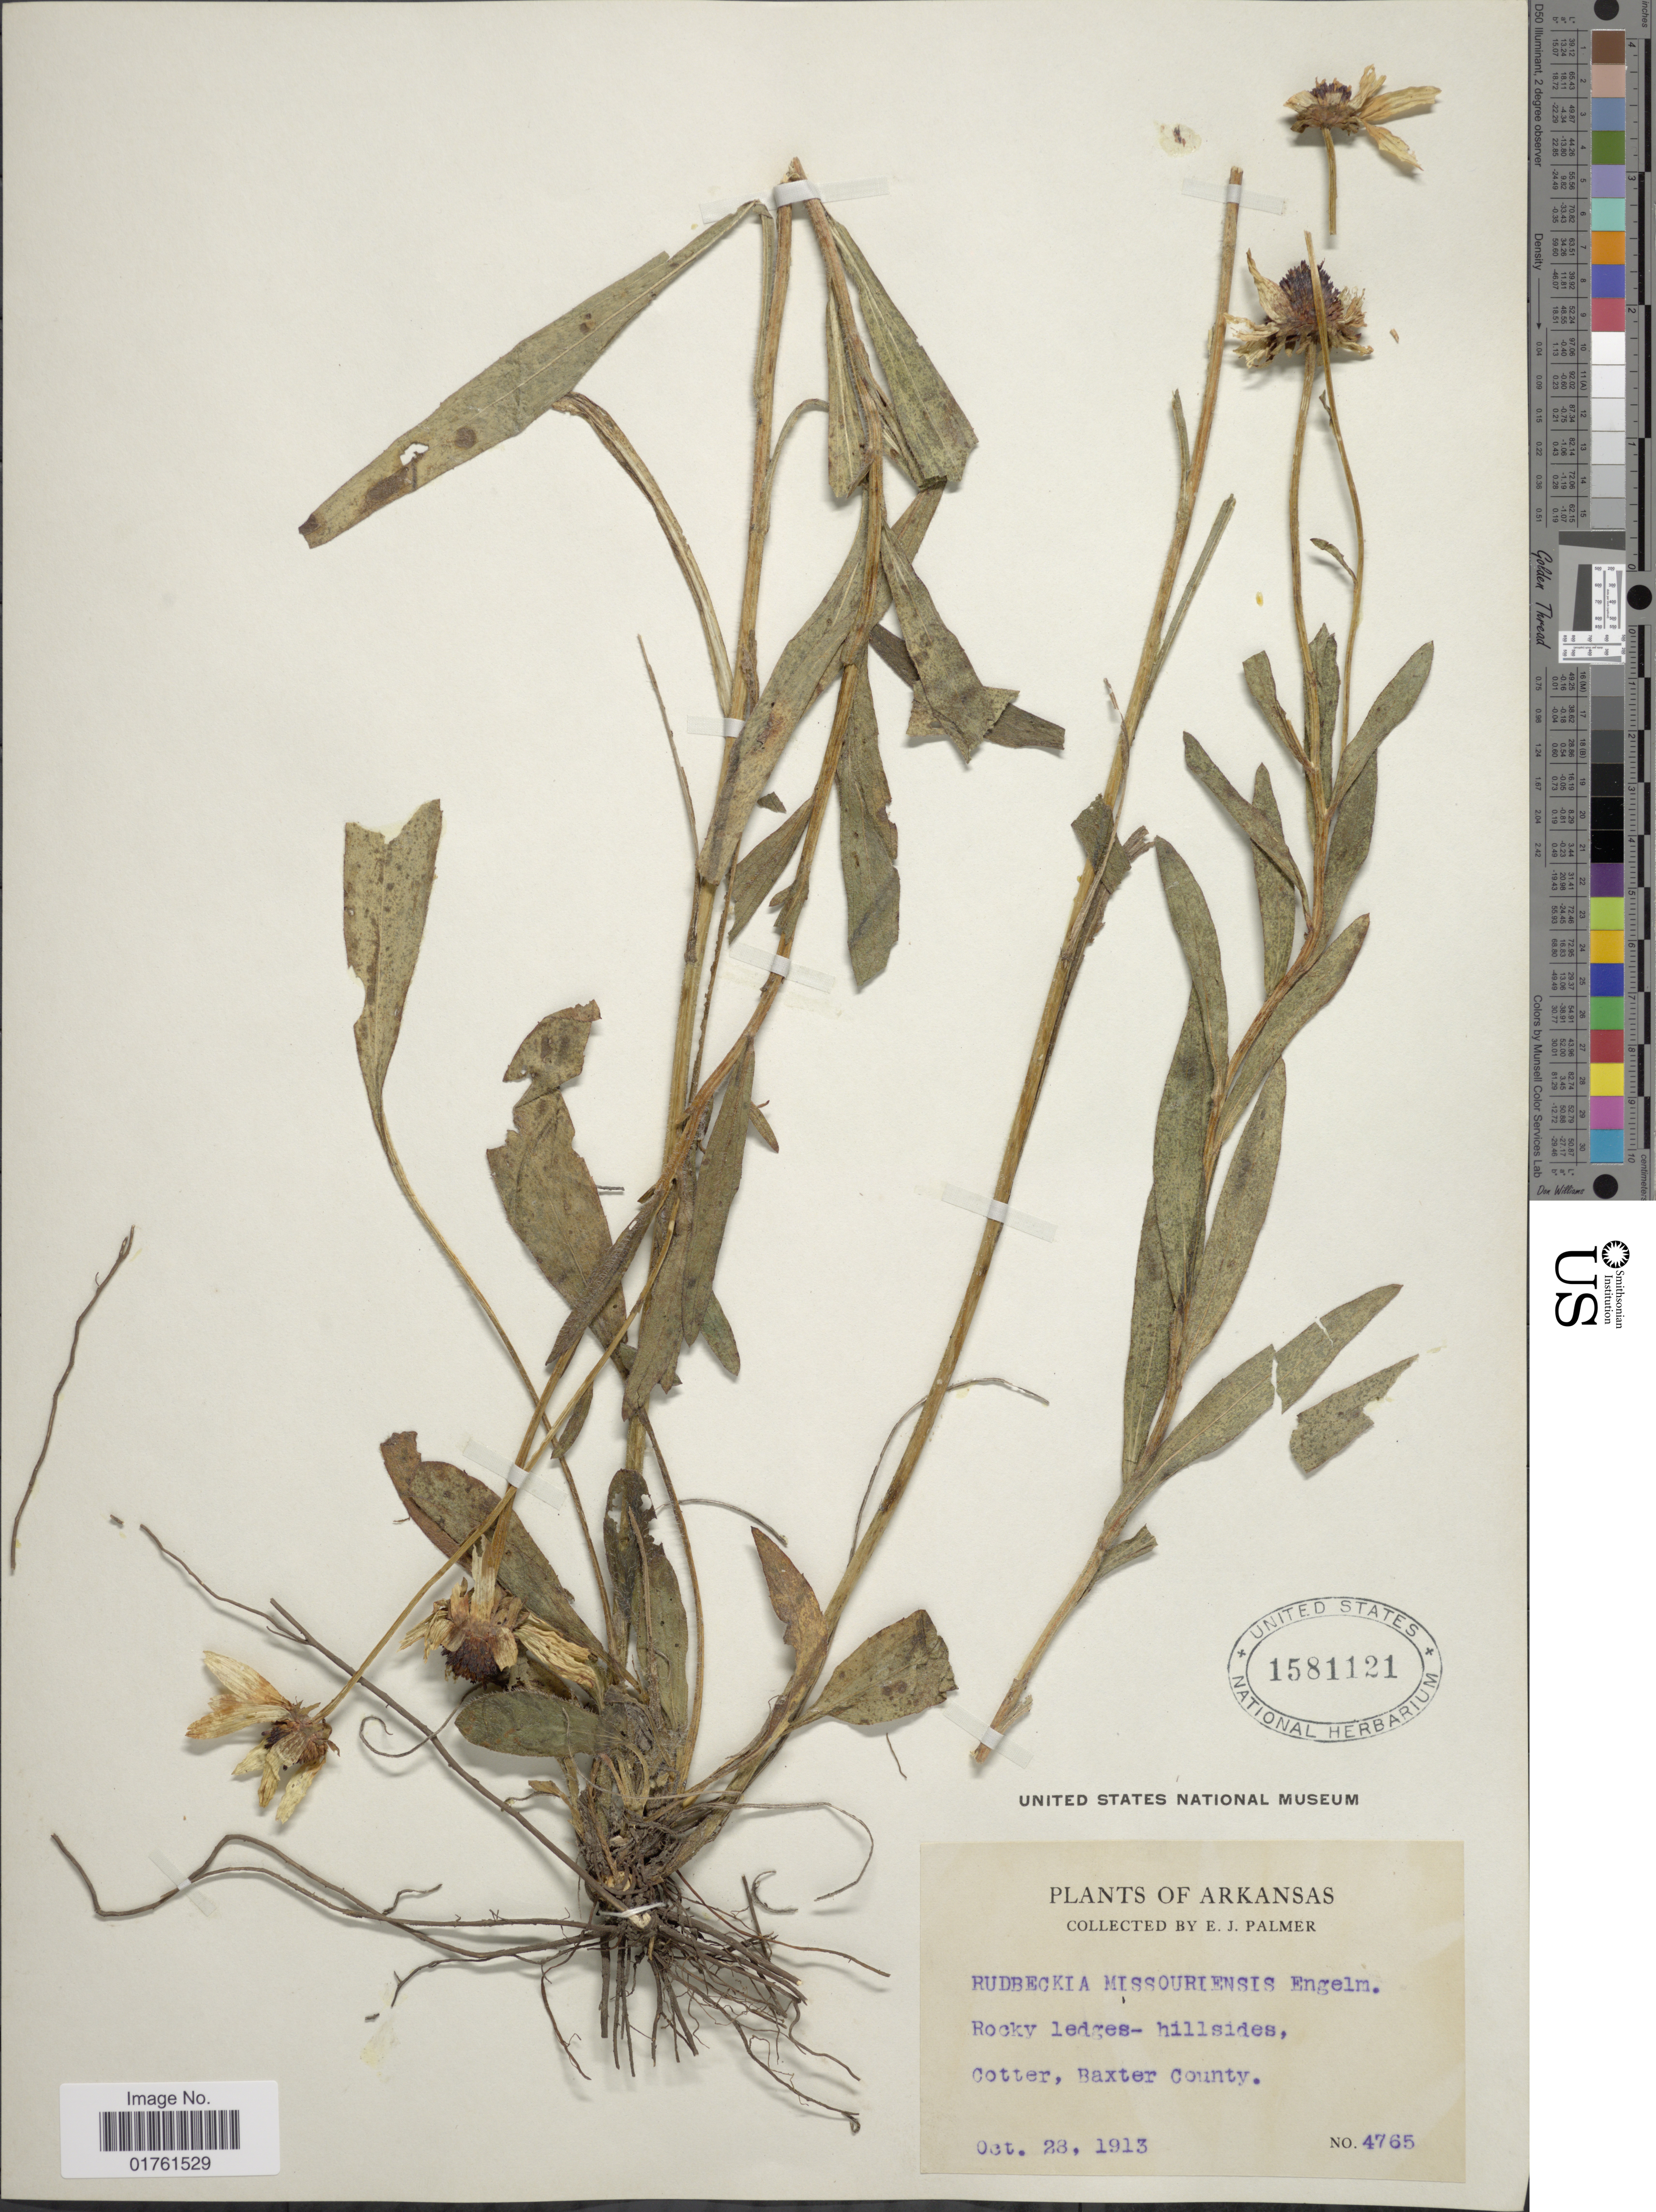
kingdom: Plantae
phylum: Tracheophyta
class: Magnoliopsida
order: Asterales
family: Asteraceae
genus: Rudbeckia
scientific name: Rudbeckia missouriensis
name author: Engelm. ex C.L. Boynton & Beadle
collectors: E. J. Palmer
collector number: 4765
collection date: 1913-10-28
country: United States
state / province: Arkansas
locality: Rocky ldges-hillsides, Cotter, Baxter County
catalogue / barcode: US 1581121